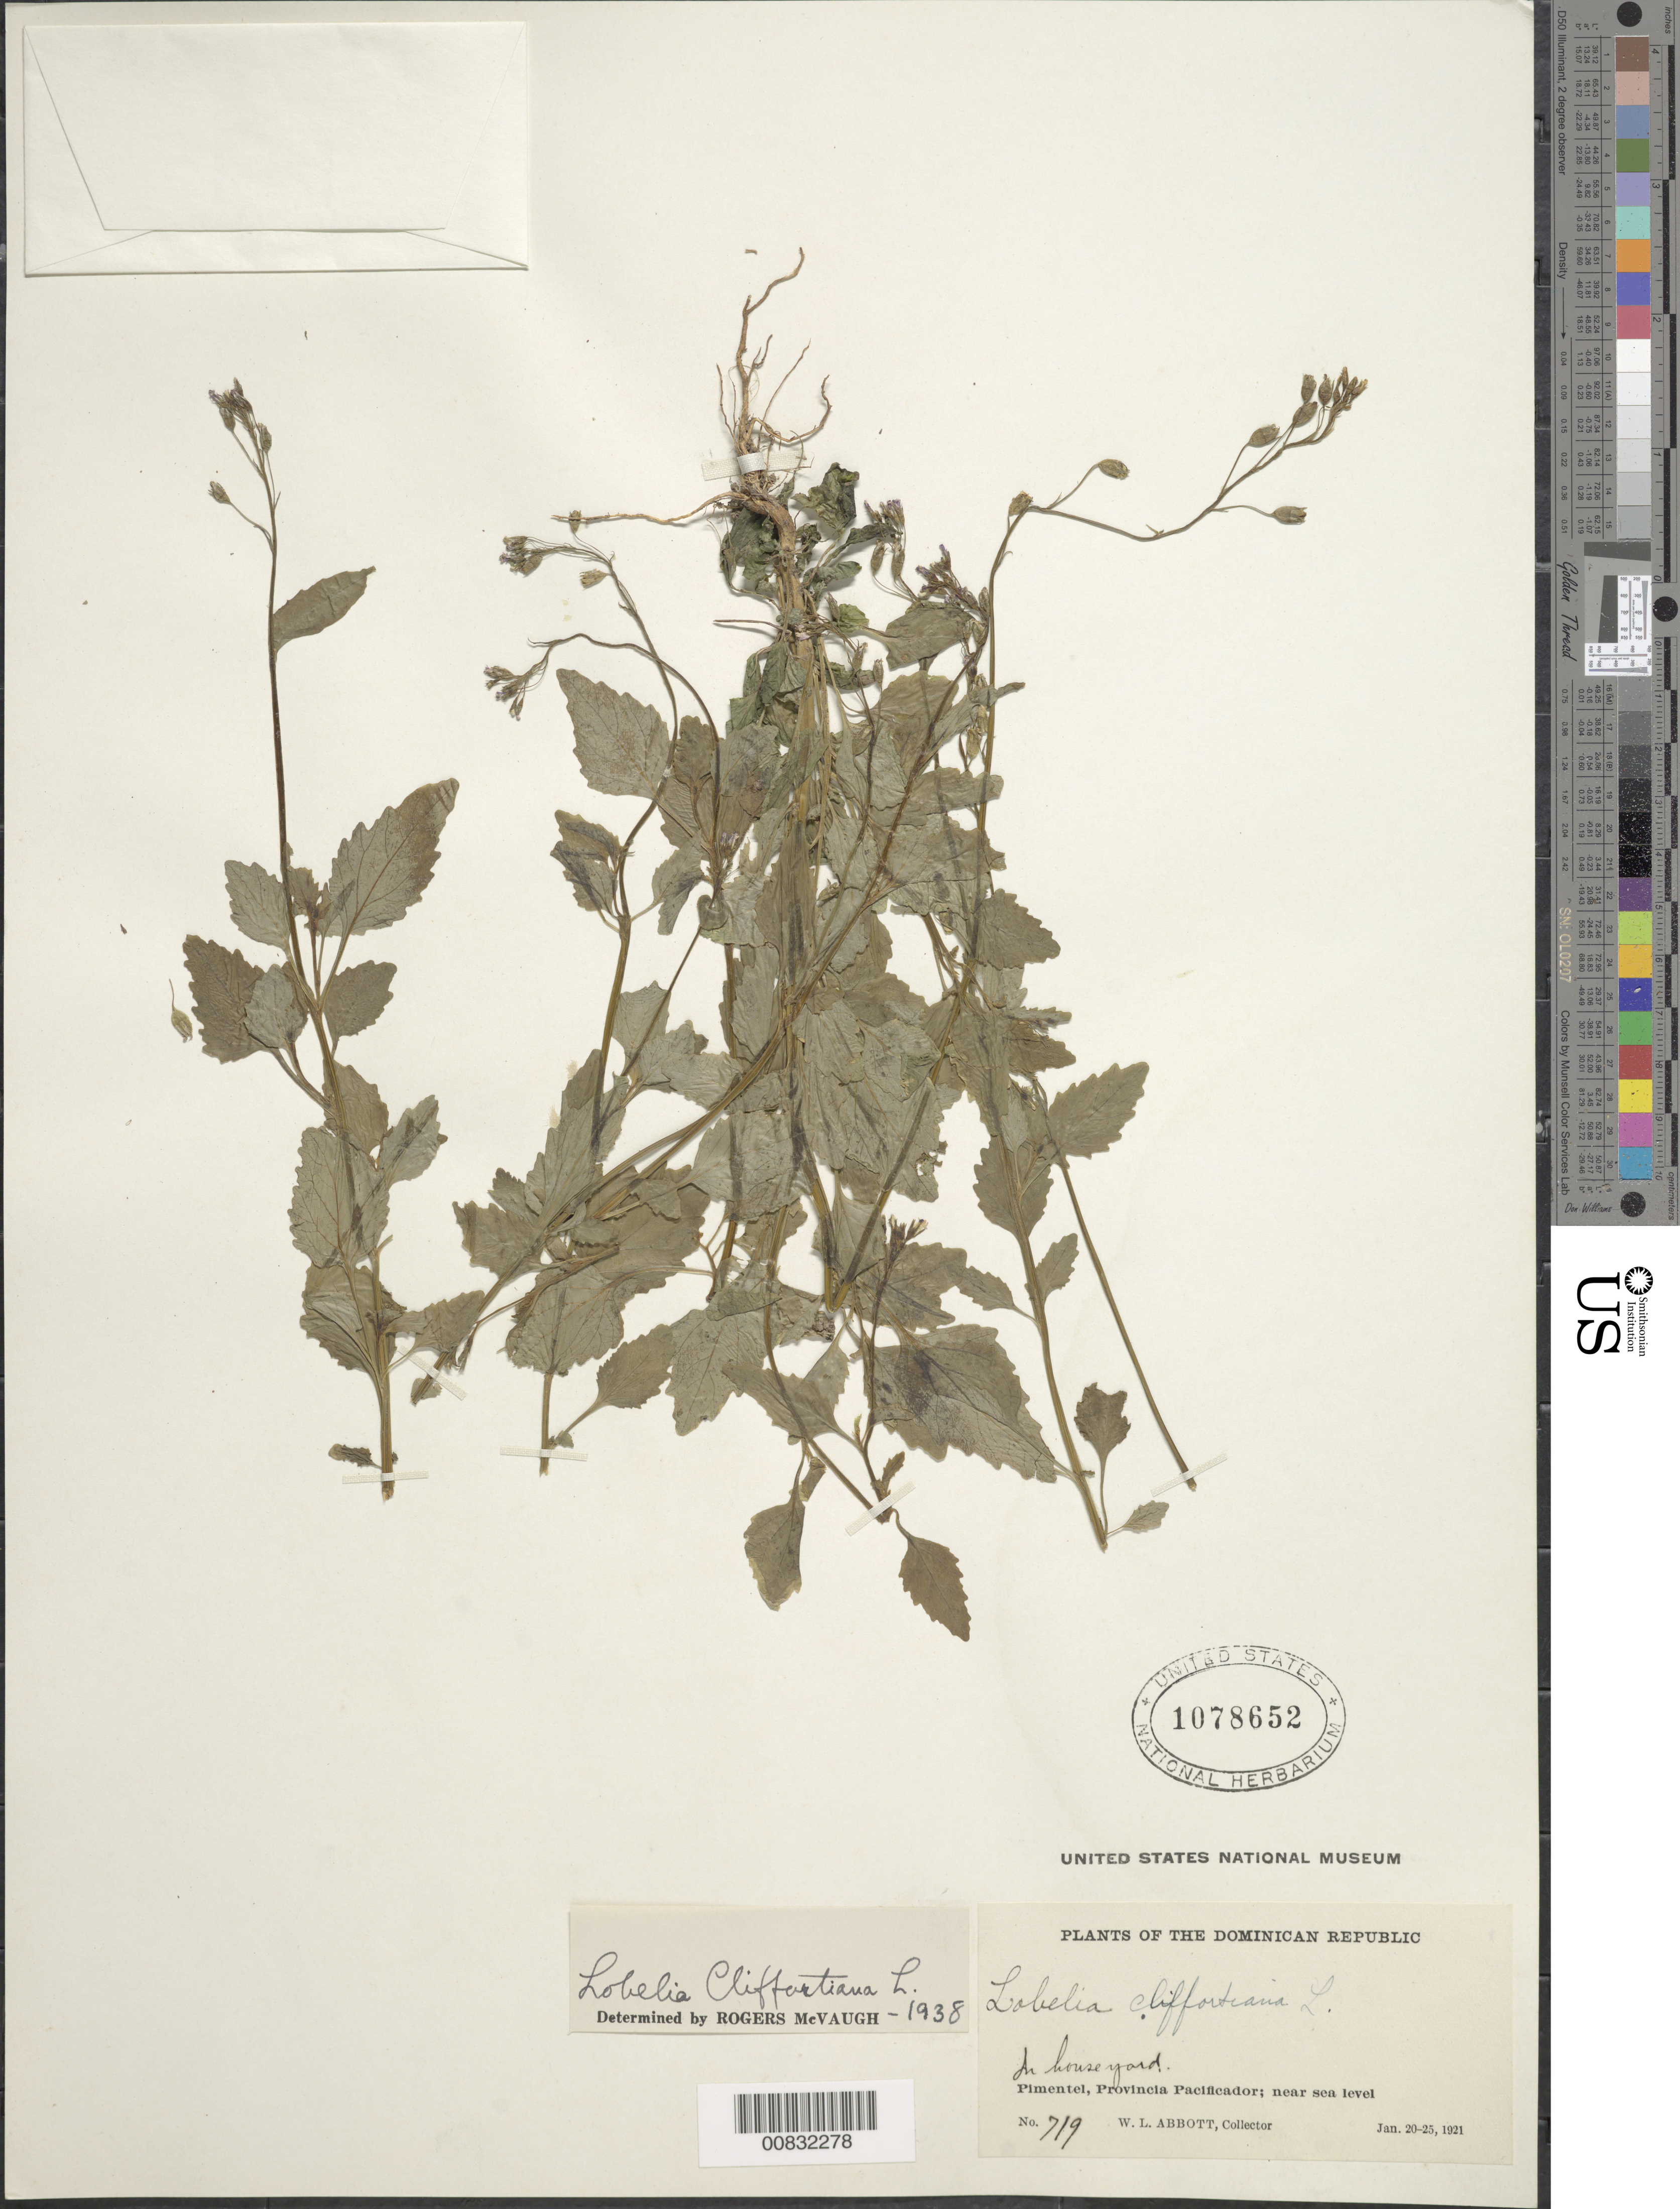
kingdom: Plantae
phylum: Tracheophyta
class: Magnoliopsida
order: Asterales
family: Campanulaceae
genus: Lobelia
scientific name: Lobelia cliffortiana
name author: L.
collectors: W. L. Abbott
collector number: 719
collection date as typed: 20 Jan 1921 to 25 Jan 1921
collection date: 1921-01-20/1921-01-25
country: Dominican Republic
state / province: Duarte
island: Hispaniola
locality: Pimentel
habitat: In house yard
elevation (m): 0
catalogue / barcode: US 1078652